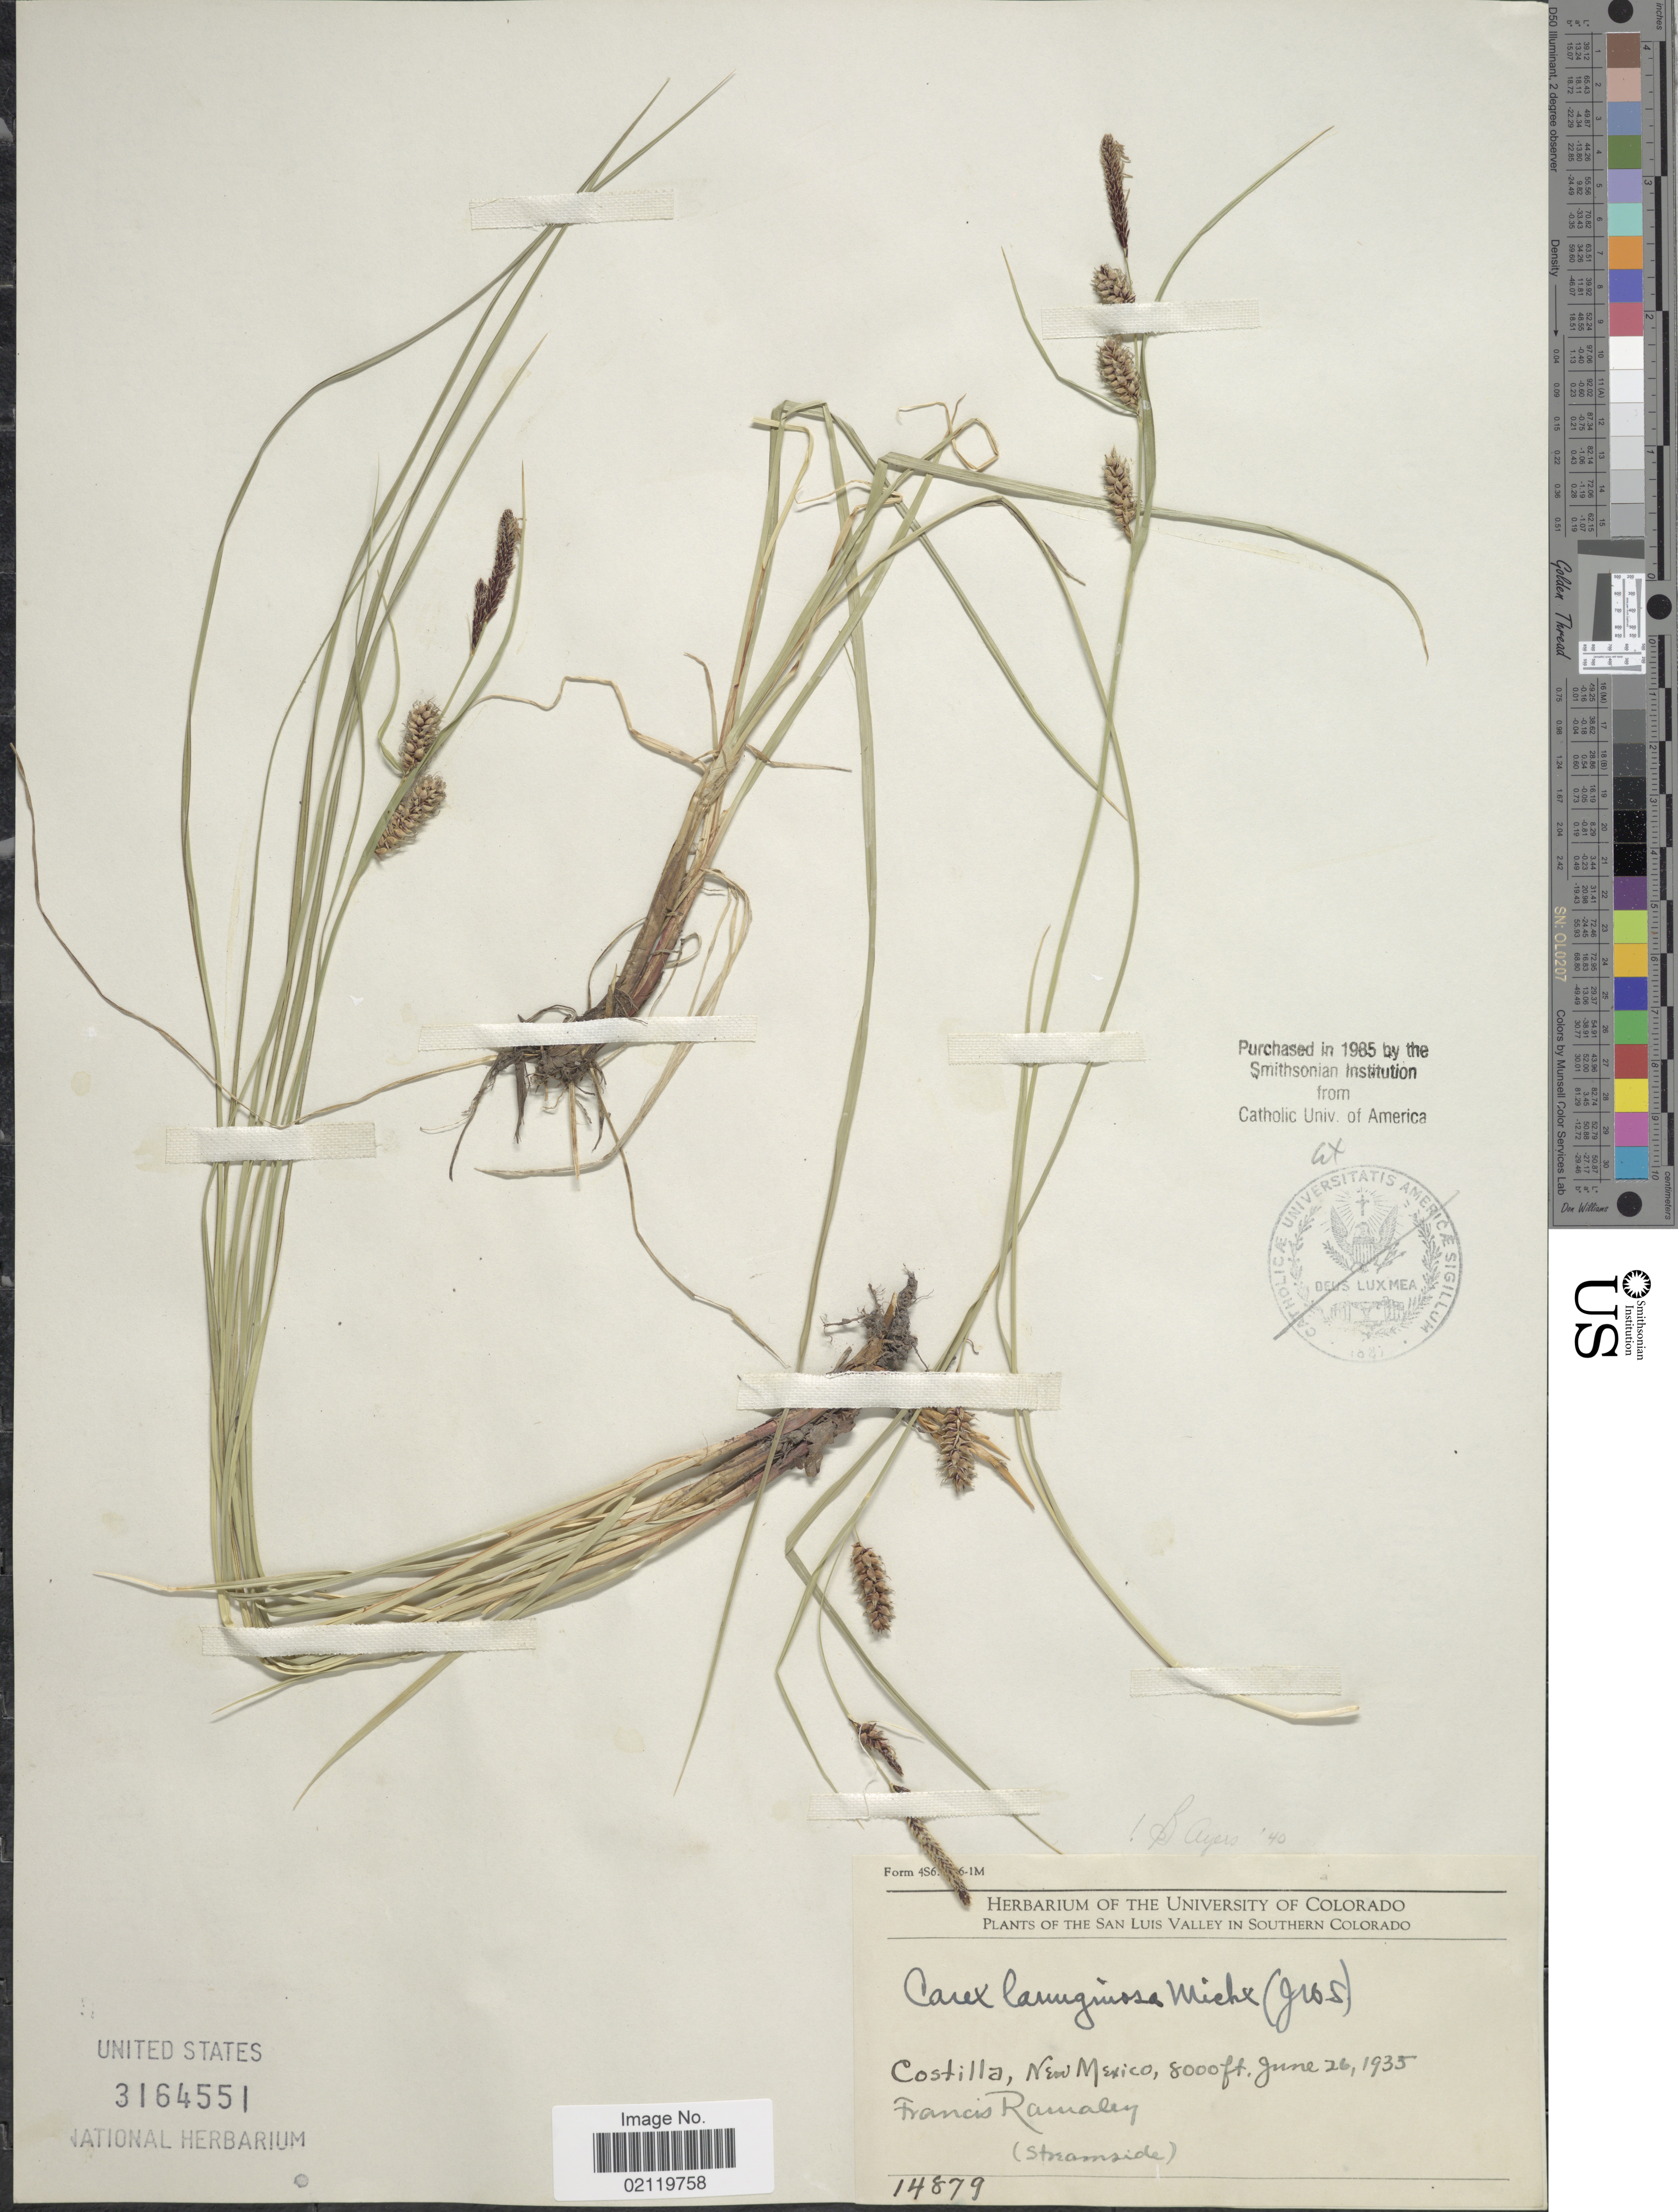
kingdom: Plantae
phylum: Tracheophyta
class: Liliopsida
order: Poales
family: Cyperaceae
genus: Carex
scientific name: Carex pellita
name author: Muhl. ex Willd.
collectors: F. Ramaley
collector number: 14879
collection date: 1935-06-26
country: United States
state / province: New Mexico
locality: Costilla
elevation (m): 2438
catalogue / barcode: US 3164551